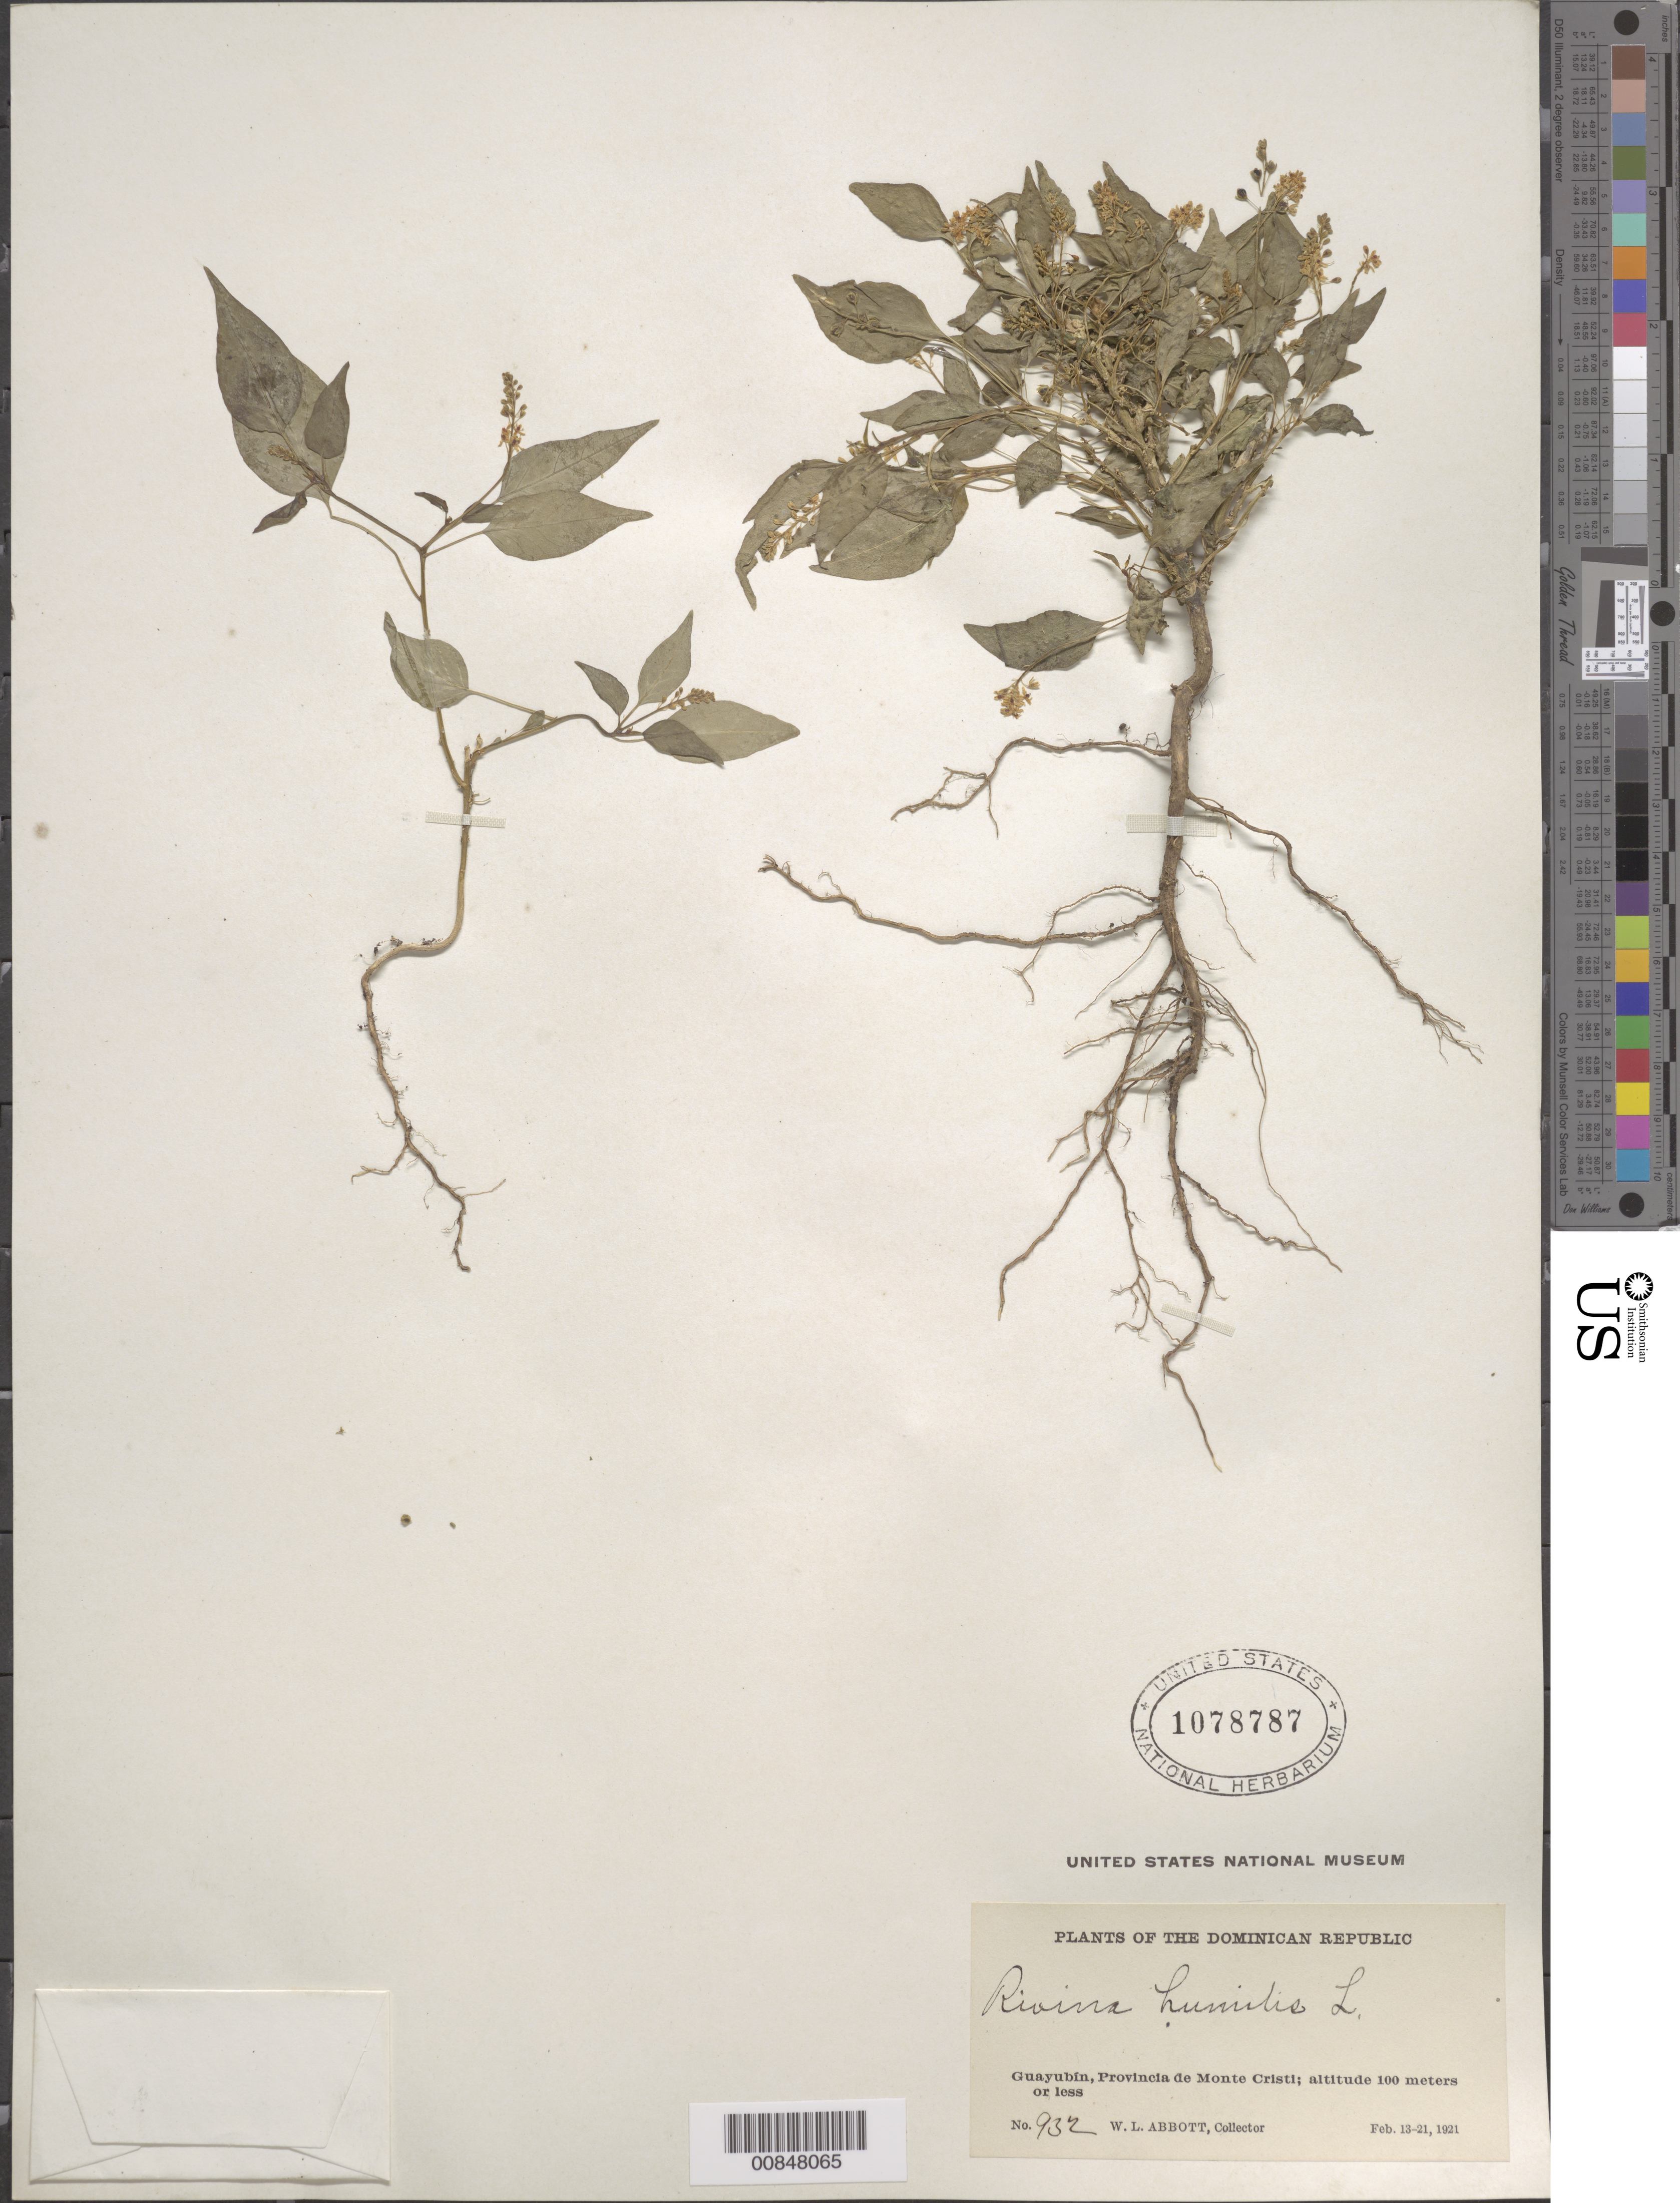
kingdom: Plantae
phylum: Tracheophyta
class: Magnoliopsida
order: Caryophyllales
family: Phytolaccaceae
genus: Rivina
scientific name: Rivina humilis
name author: L.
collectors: W. L. Abbott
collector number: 932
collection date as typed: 13 Feb 1921 to 21 Feb 1921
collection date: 1921-02-13/1921-02-21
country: Dominican Republic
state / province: Monte Cristi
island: Hispaniola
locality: Guayubín.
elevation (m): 100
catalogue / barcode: US 1078787